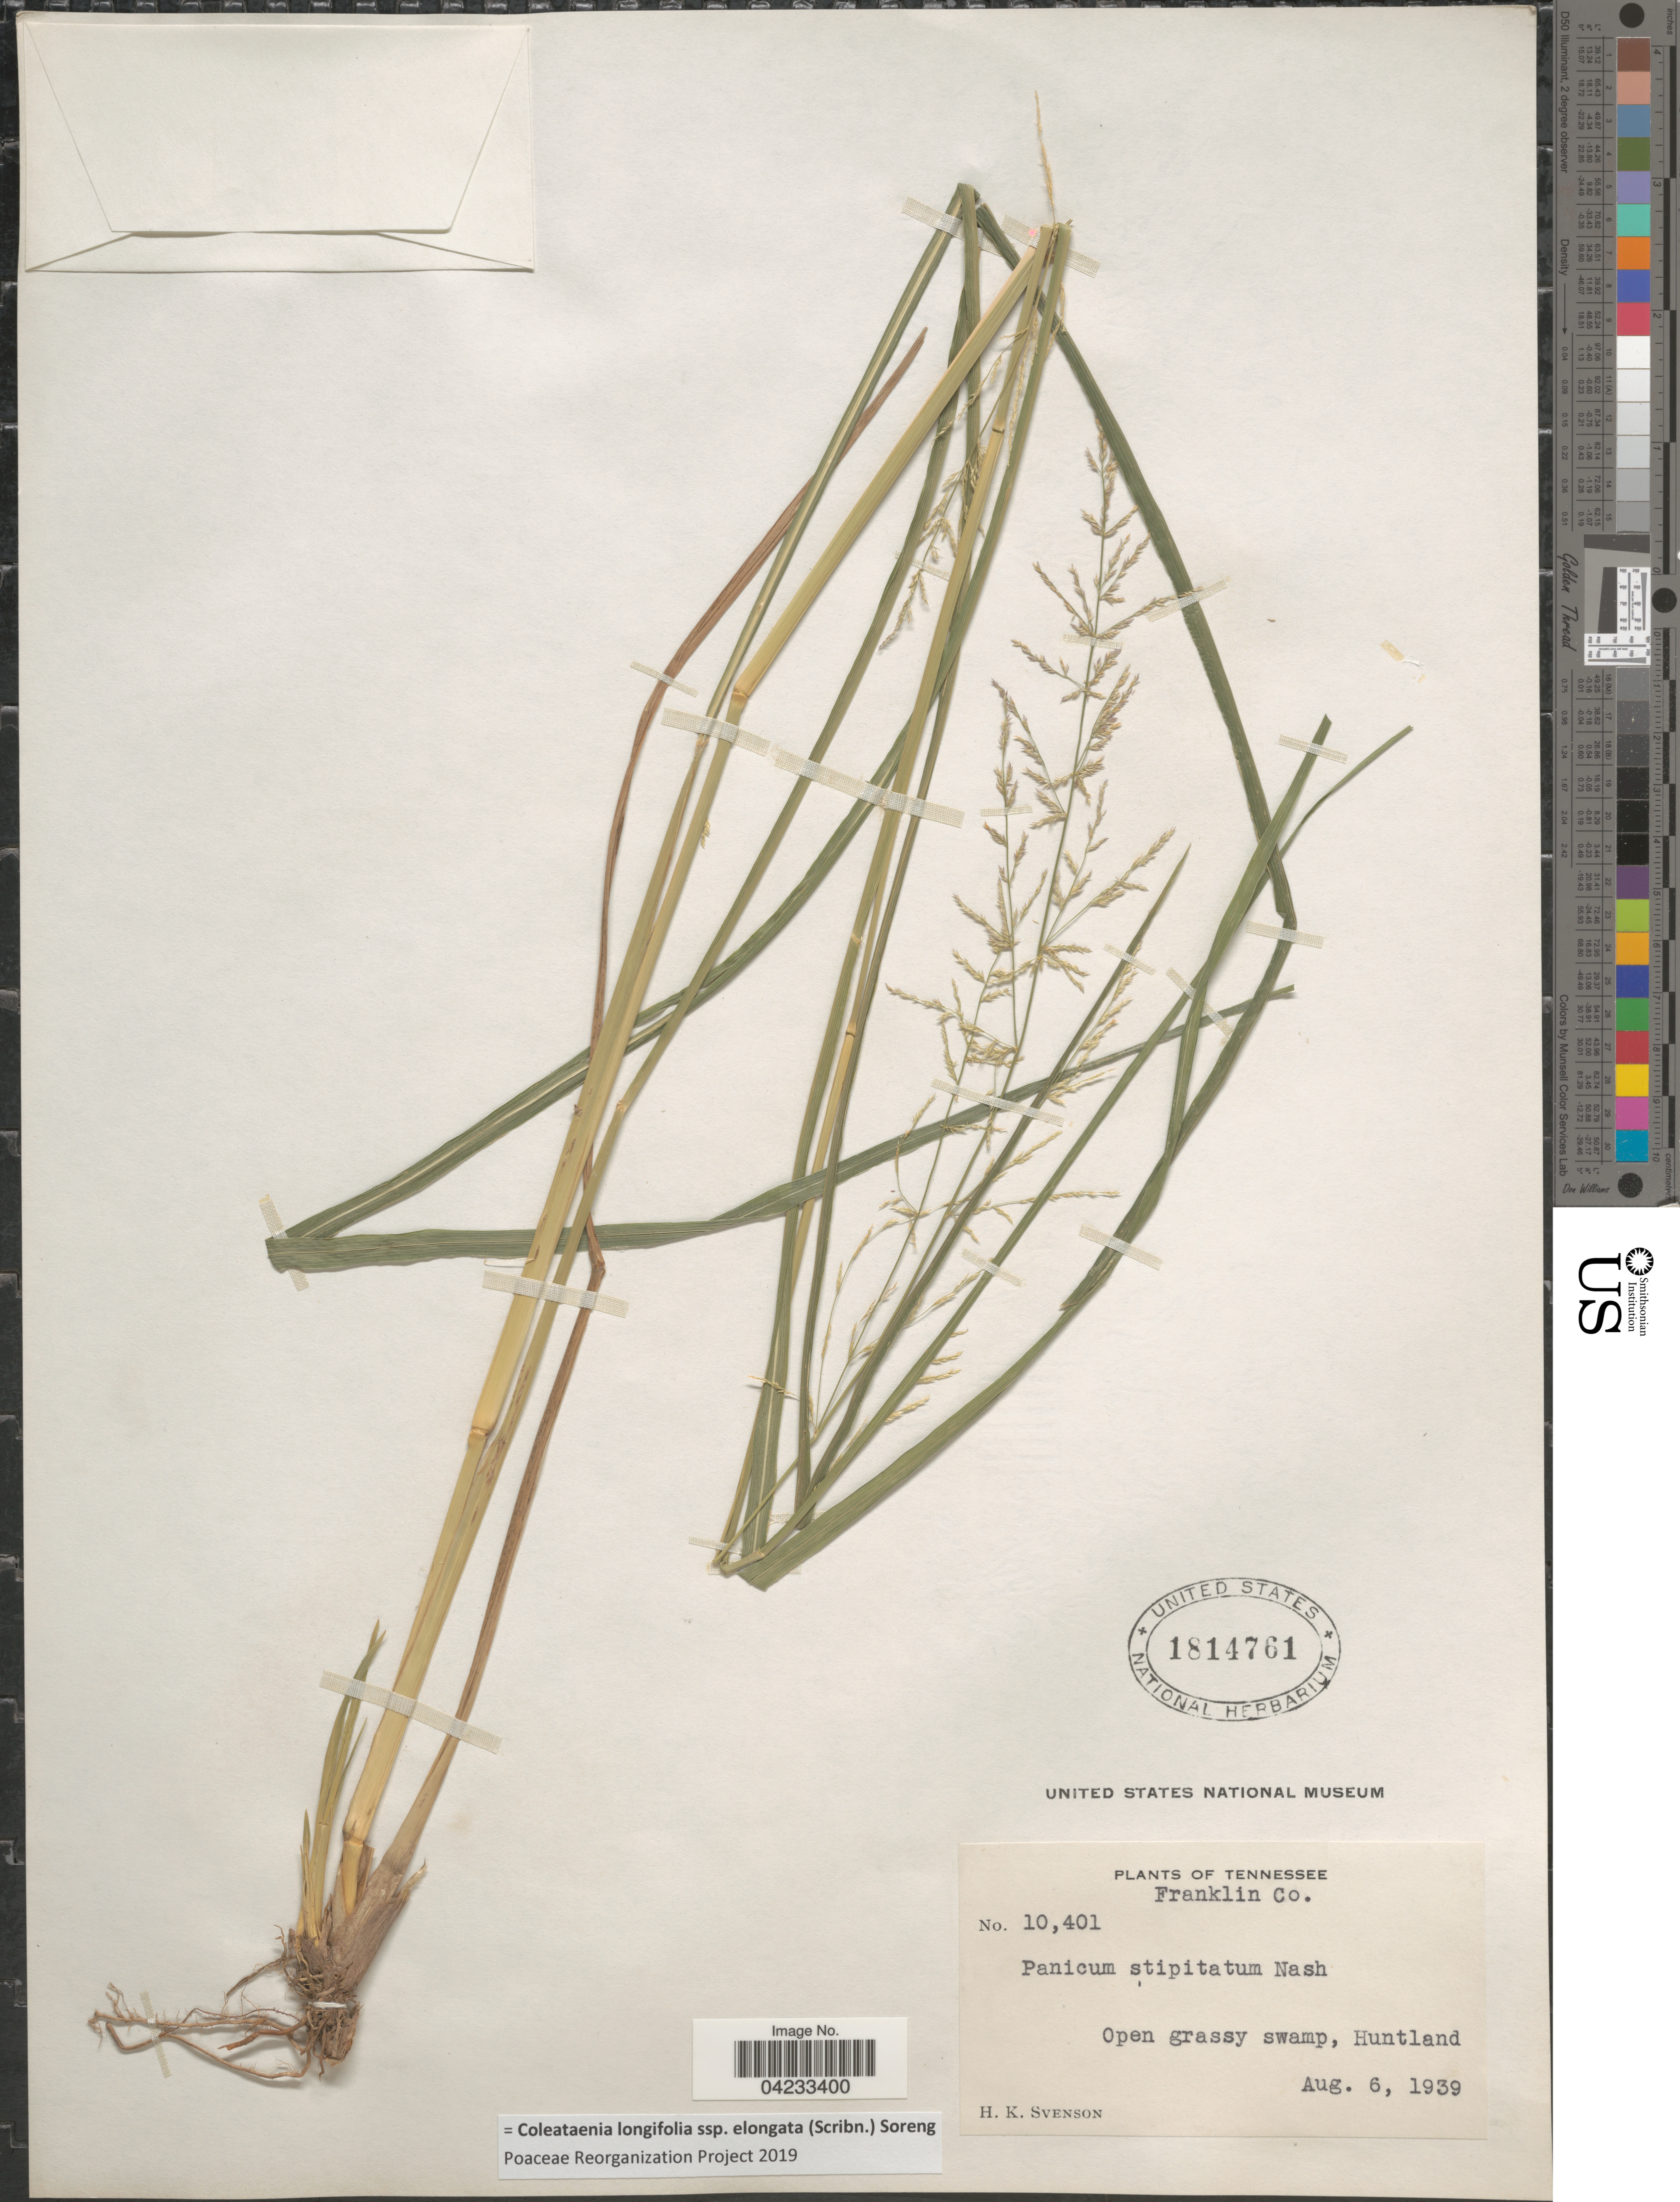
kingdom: Plantae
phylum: Tracheophyta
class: Liliopsida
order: Poales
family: Poaceae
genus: Coleataenia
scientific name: Coleataenia longifolia subsp. elongata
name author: (Scribn.) Soreng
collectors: H. K. Svenson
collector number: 10401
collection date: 1939-08-06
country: United States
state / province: Tennessee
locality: Franklin Co. Open grassy swamp, Huntland.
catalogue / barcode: US 1814761